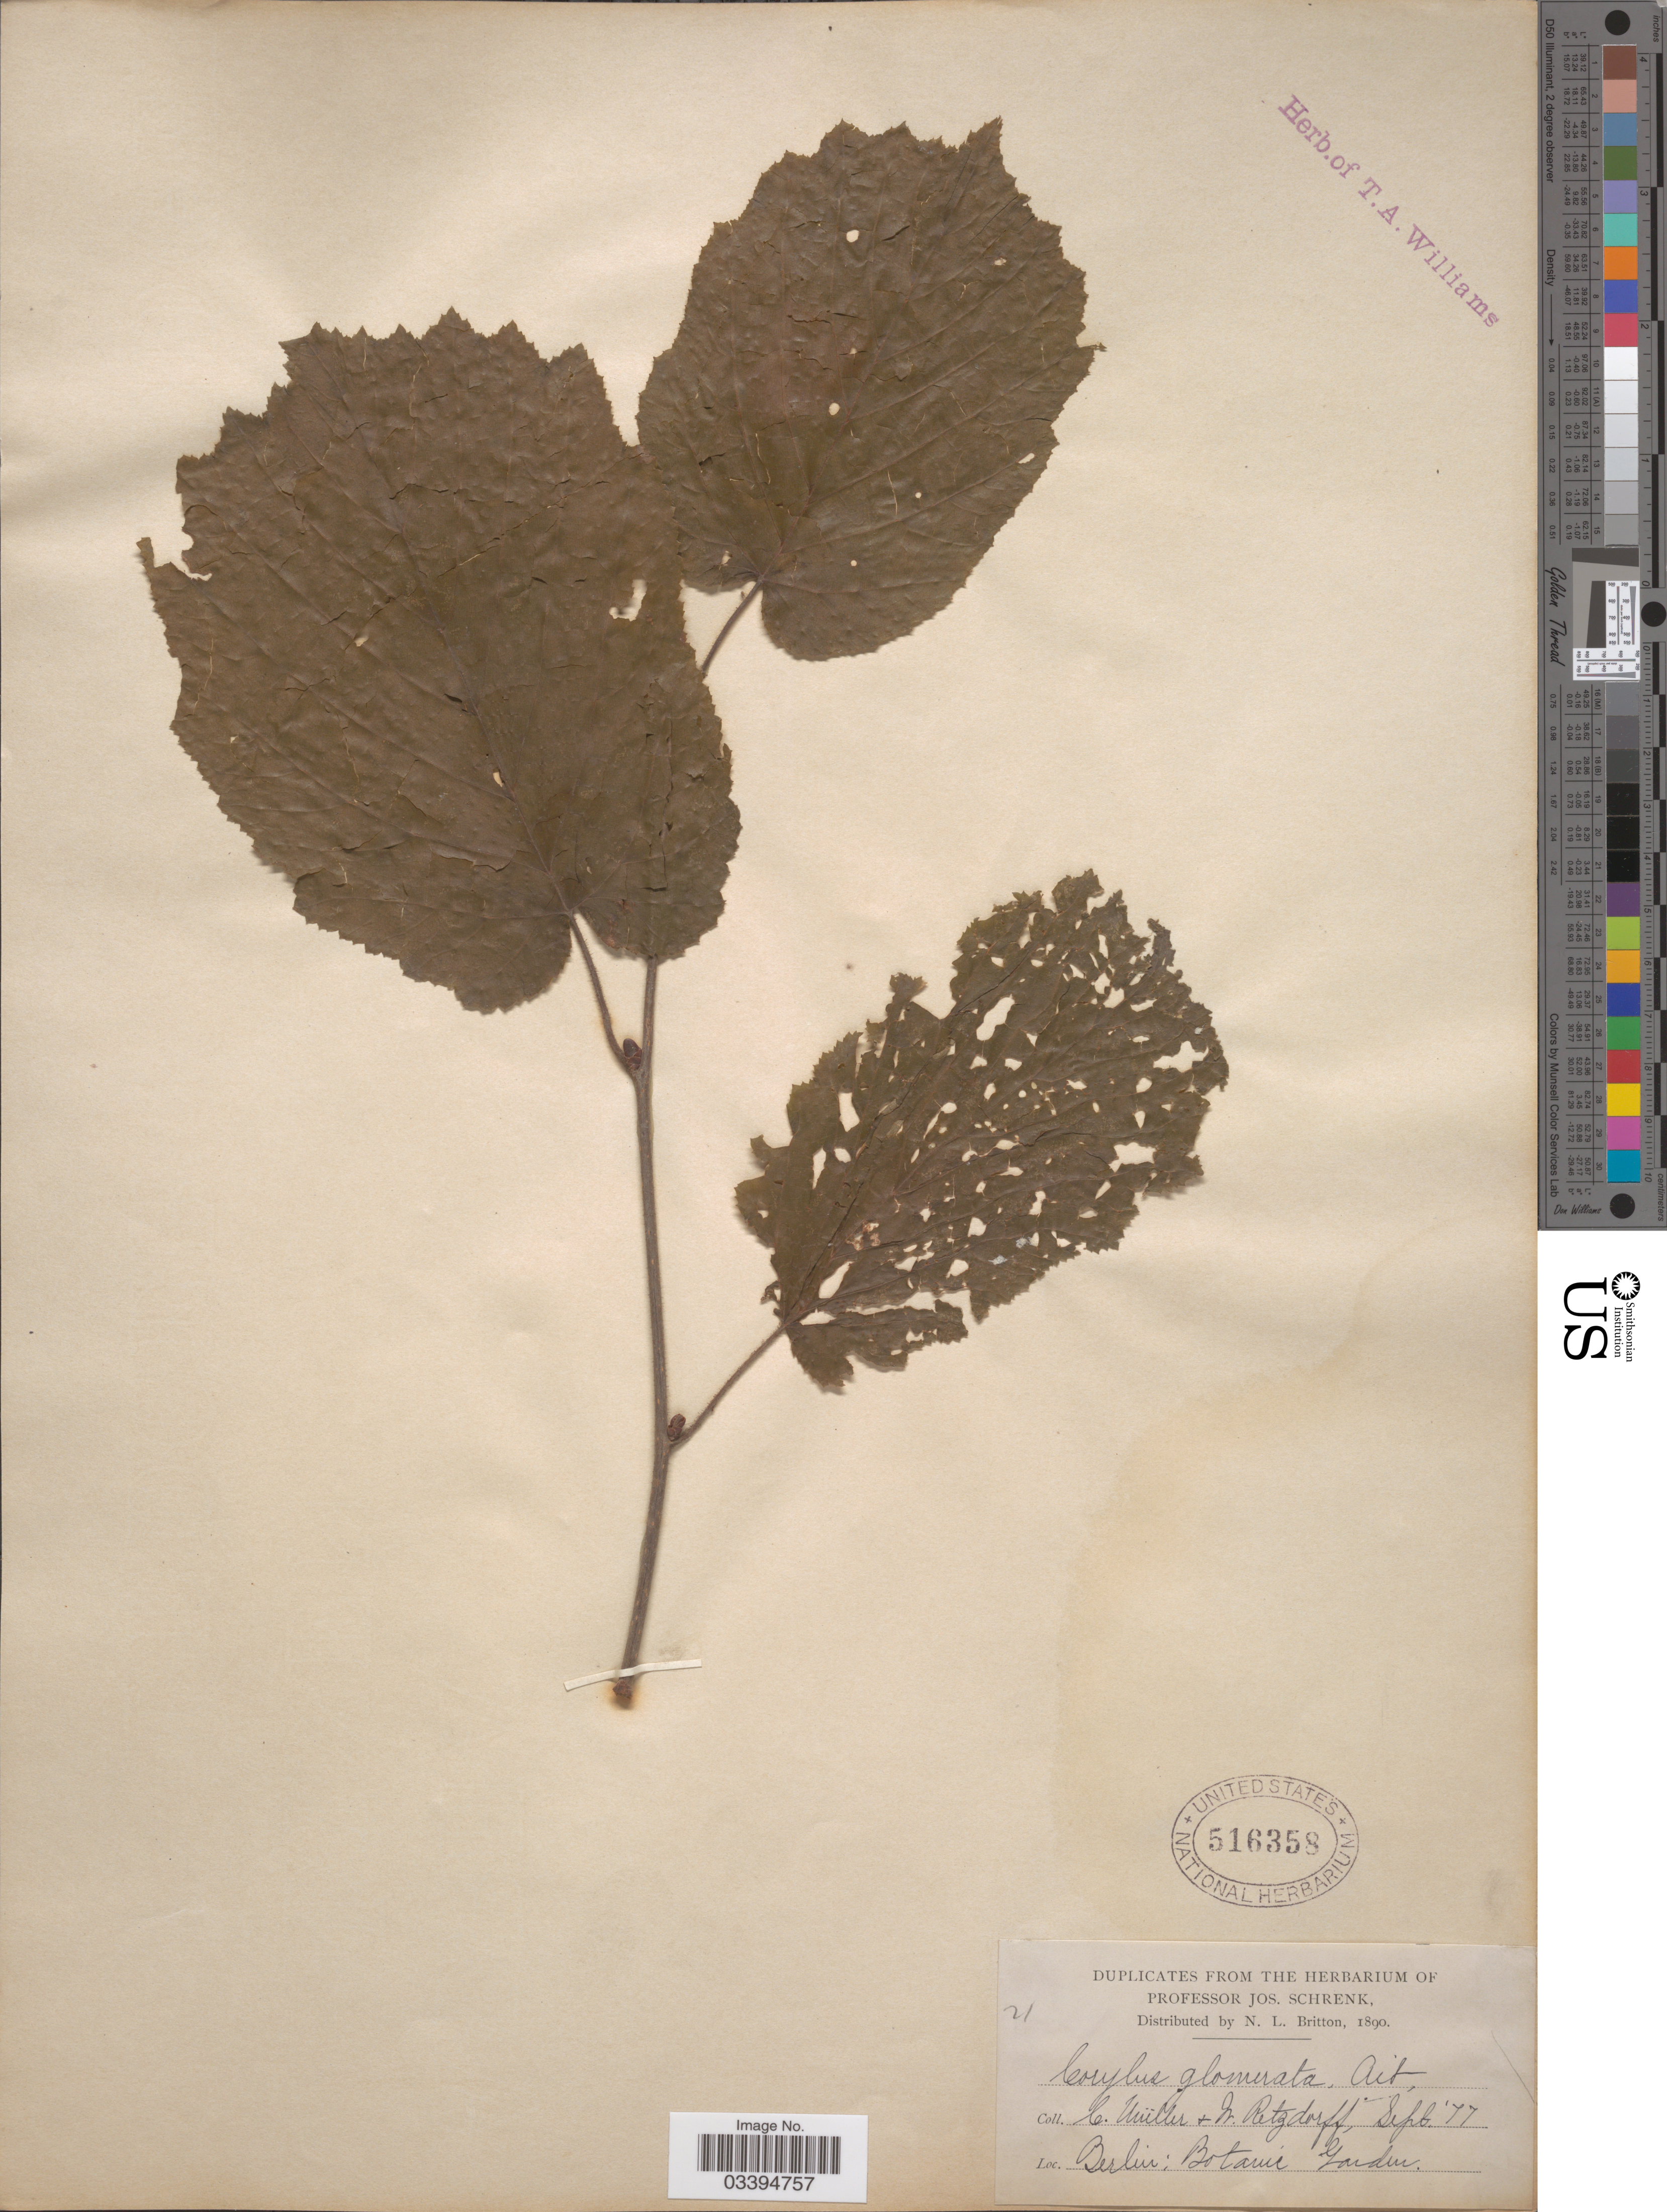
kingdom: Plantae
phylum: Tracheophyta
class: Magnoliopsida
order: Fagales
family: Betulaceae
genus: Corylus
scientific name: Corylus glomerata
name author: (Aiton) Noisette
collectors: C. Müller & W. Retzdorff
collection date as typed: Transcribed d/m/y: /9/77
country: Germany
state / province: Berlin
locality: Berlin: Botanic Garden.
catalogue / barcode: US 516358